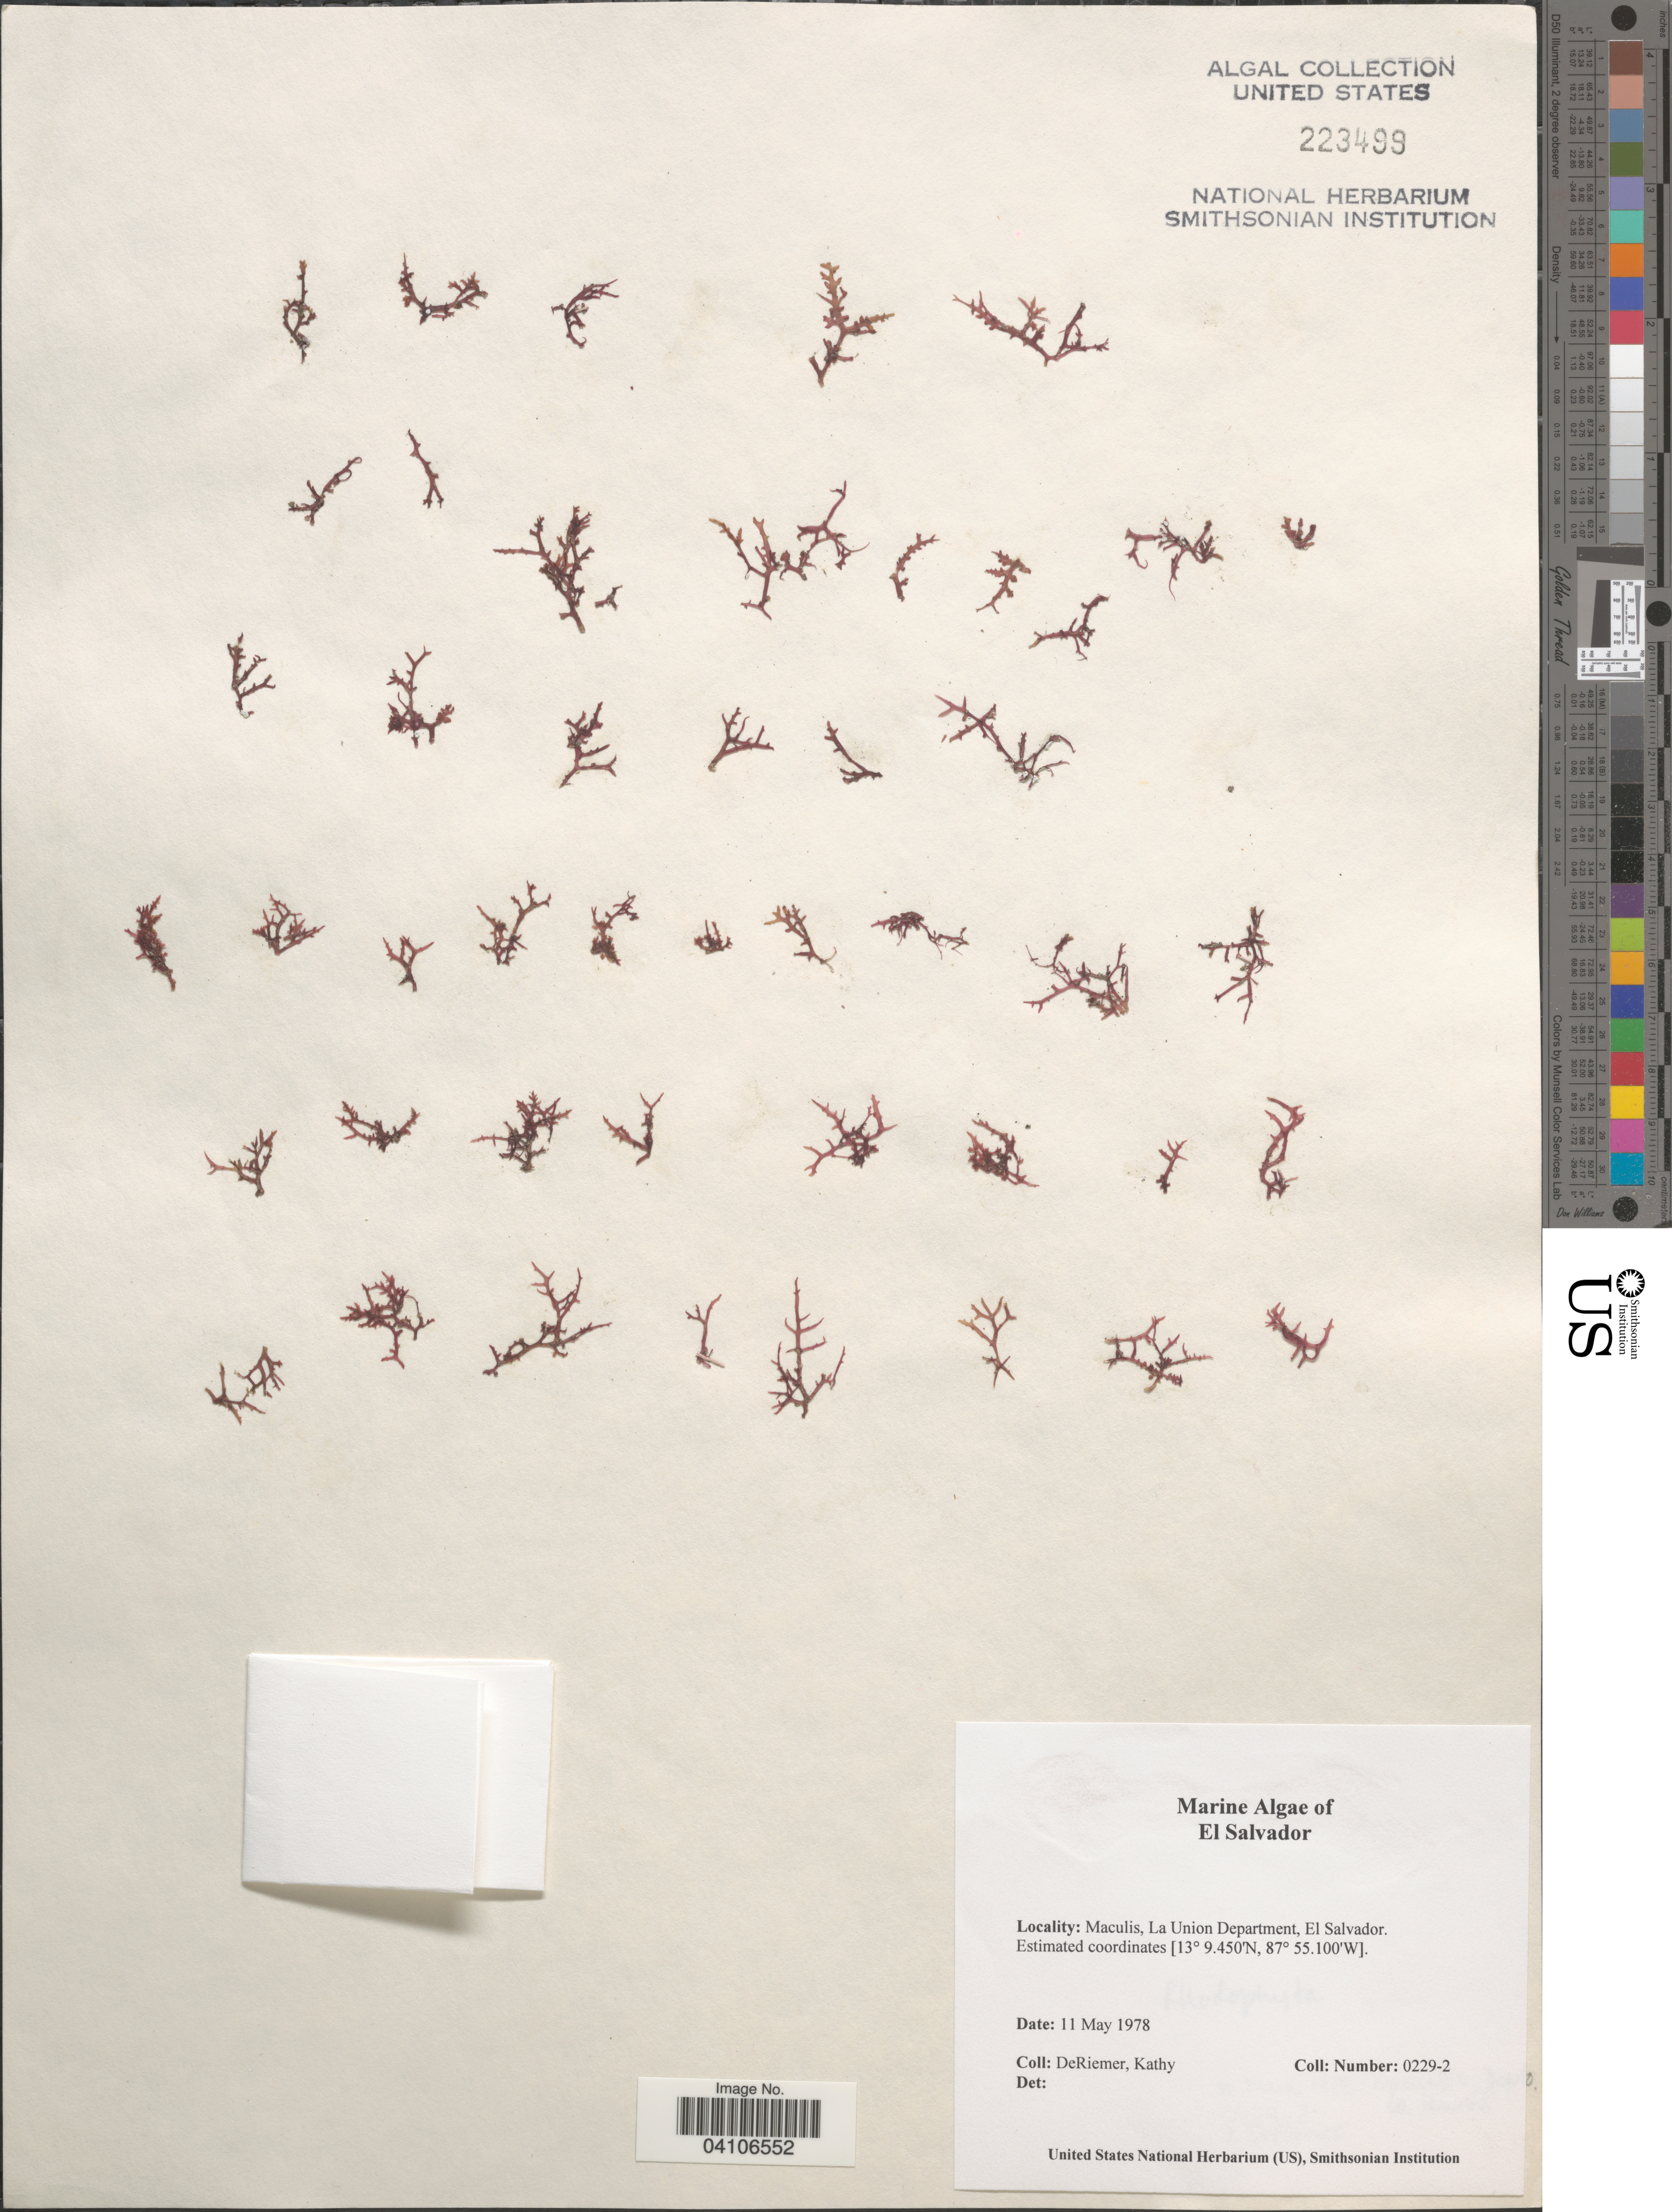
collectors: K. DeRiemer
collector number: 0229-2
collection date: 1978-05-11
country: El Salvador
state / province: La Union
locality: Maculis, La Union Department.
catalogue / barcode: US 223499